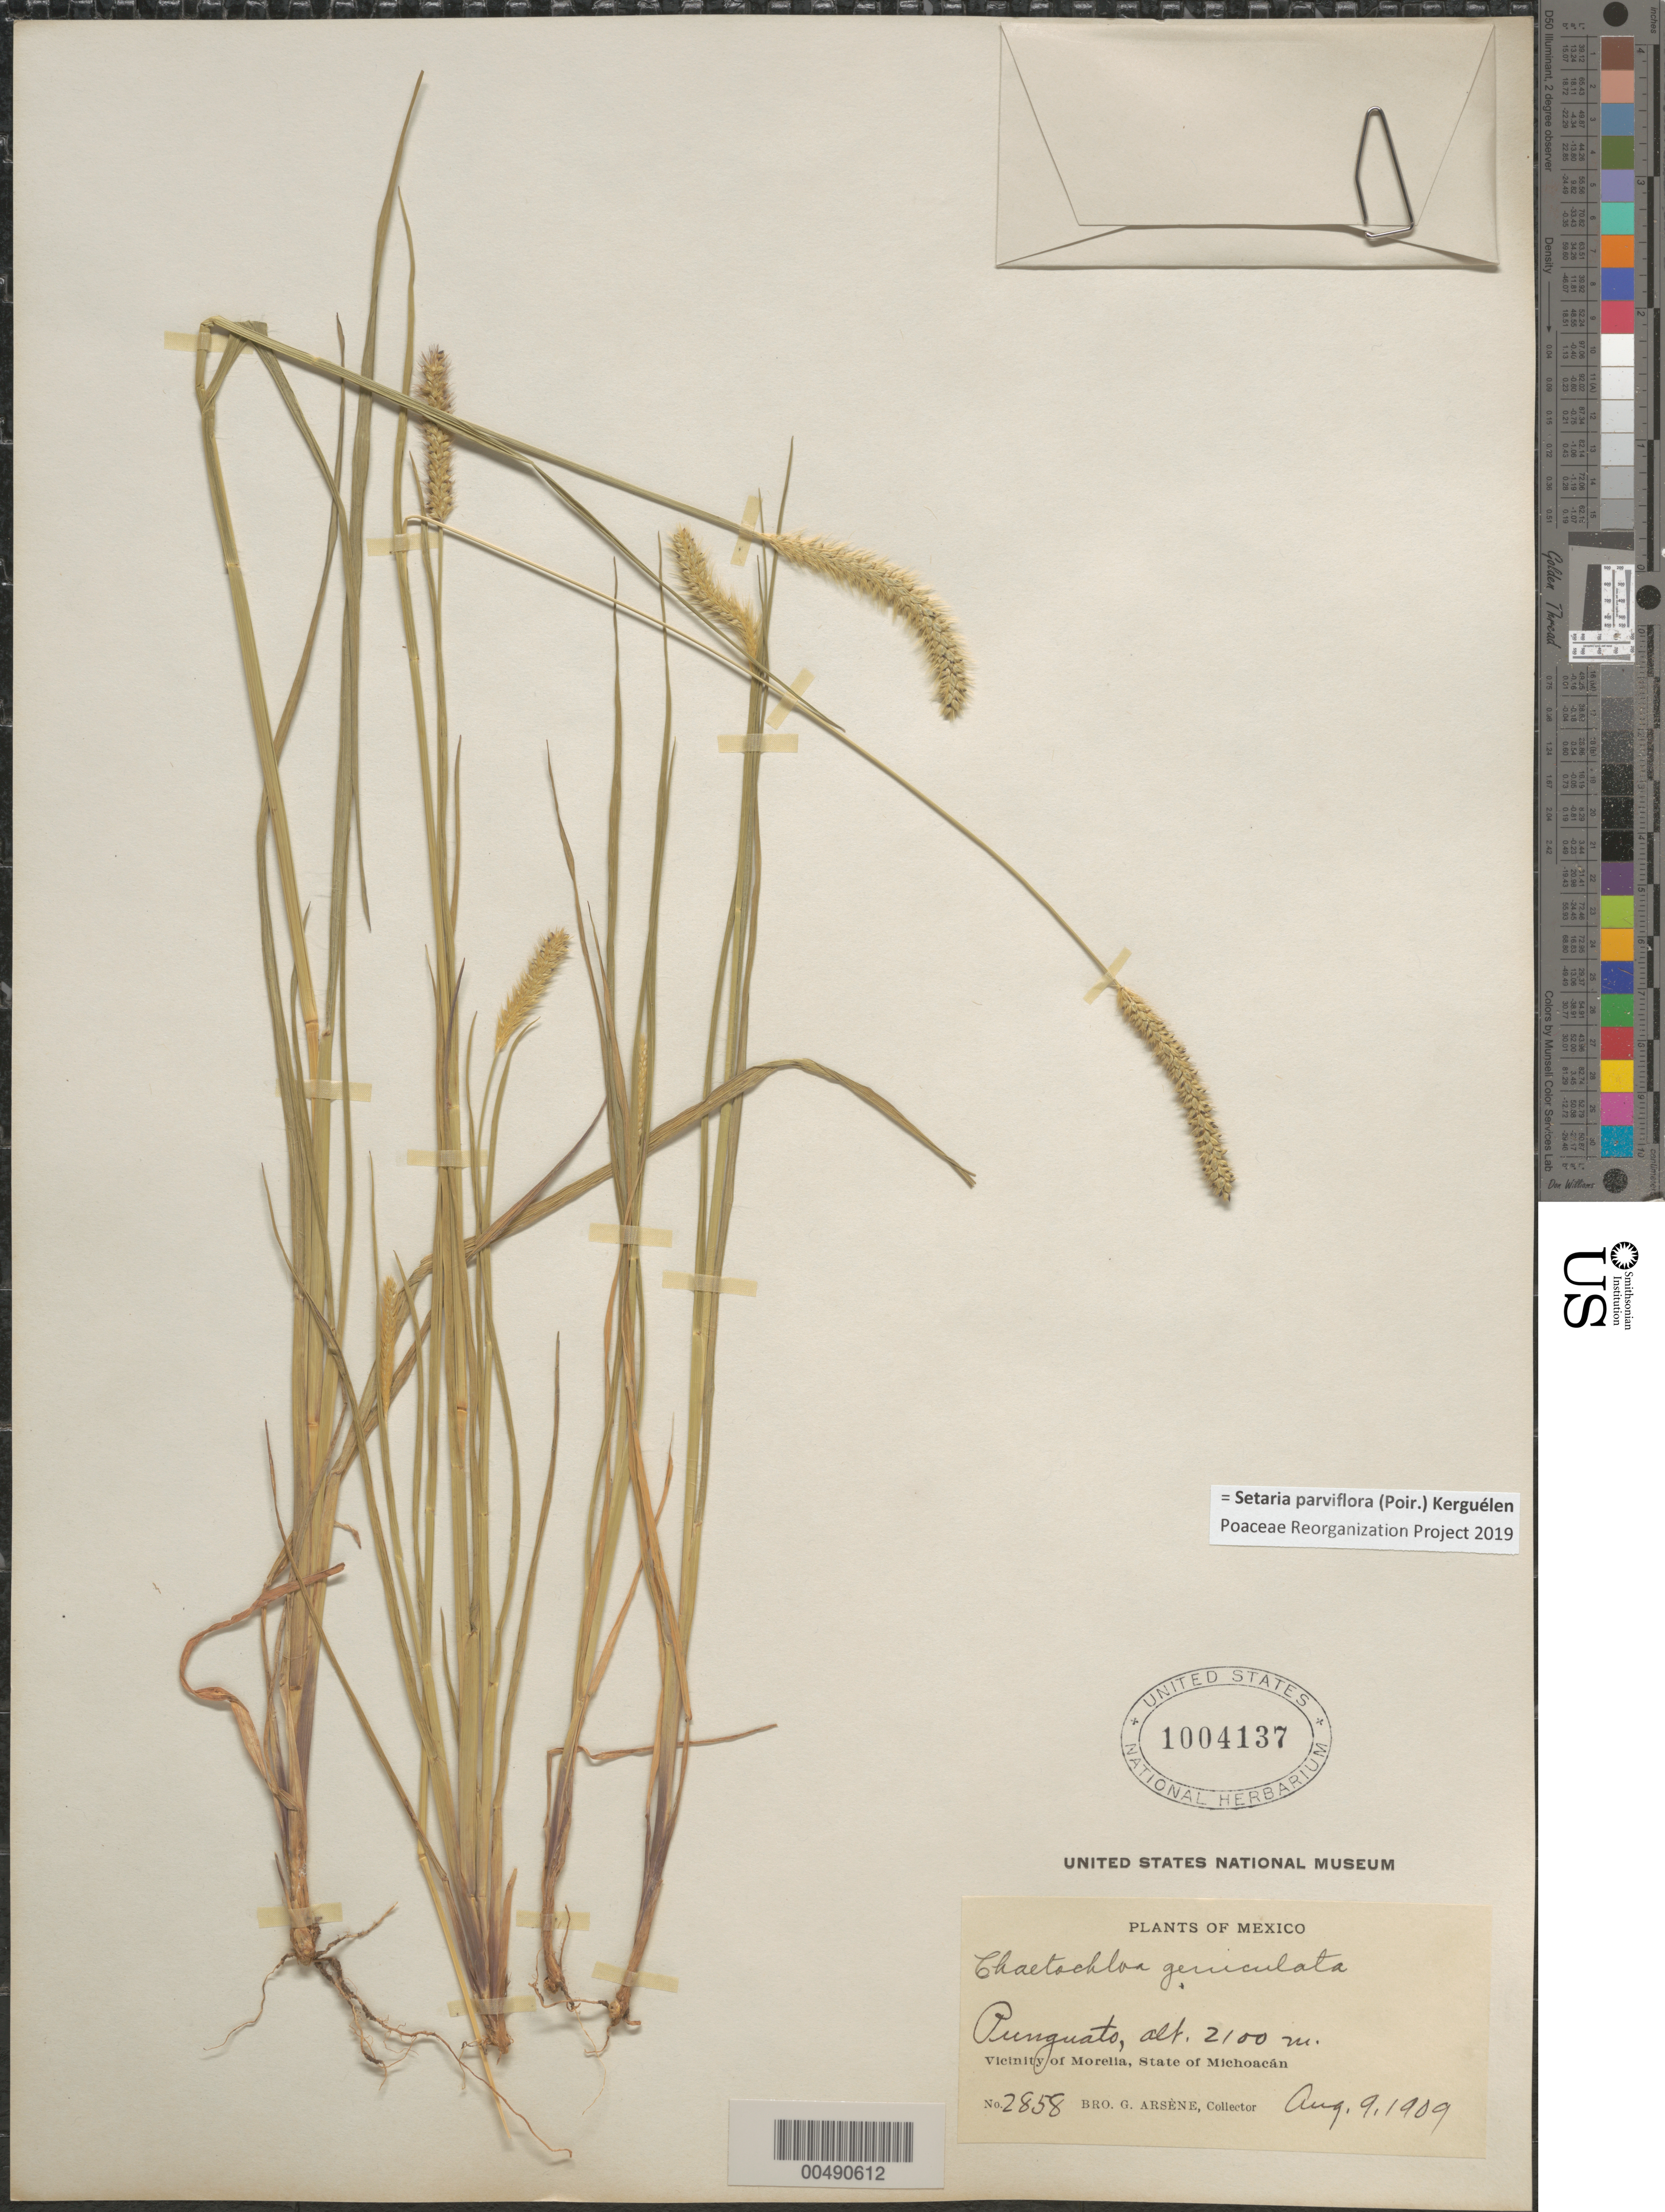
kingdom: Plantae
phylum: Tracheophyta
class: Liliopsida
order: Poales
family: Poaceae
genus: Setaria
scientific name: Setaria parviflora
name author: (Poir.) Kerguélen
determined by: Poaceae Reorganization Project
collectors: Bro. G. Arsène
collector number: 2858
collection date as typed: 9 Aug 1909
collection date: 1909-08-09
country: Mexico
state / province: Michoacán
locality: Vicinity of Morelia, Punguato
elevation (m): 2100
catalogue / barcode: US 1004137